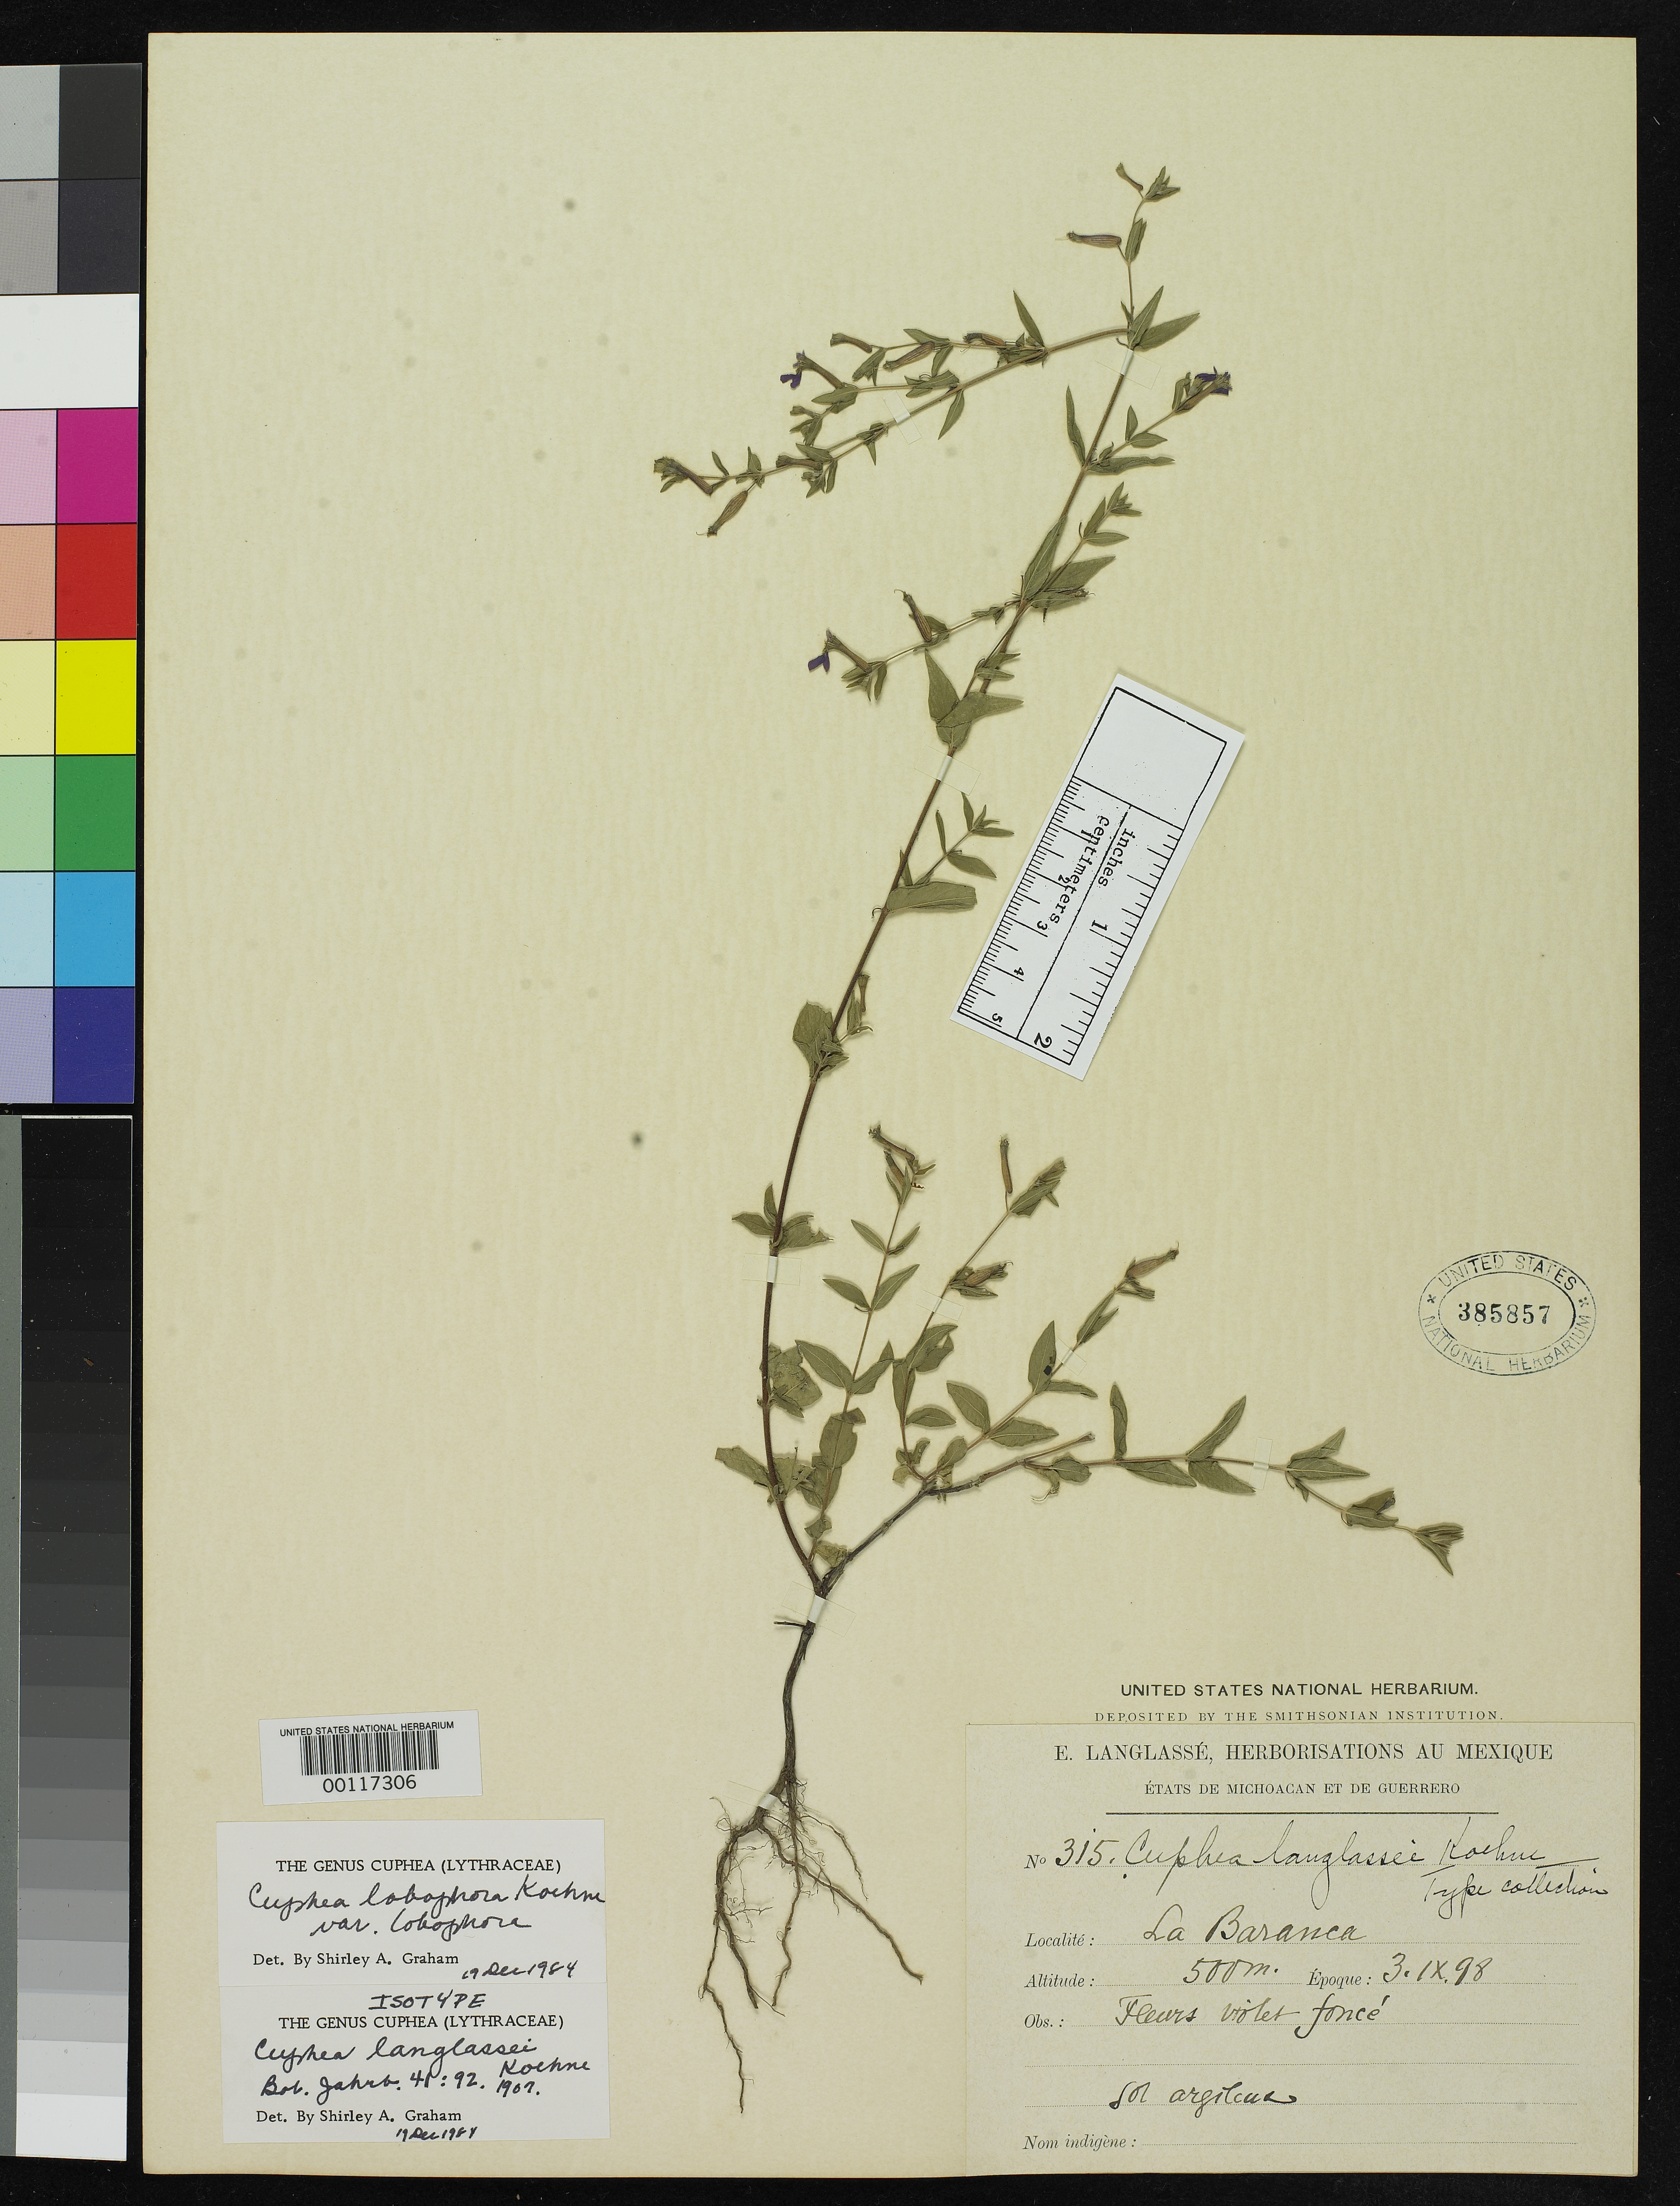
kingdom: Plantae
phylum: Tracheophyta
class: Magnoliopsida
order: Myrtales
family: Lythraceae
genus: Cuphea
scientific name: Cuphea langlassei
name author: Koehne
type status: Isotype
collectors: E. Langlassé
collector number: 315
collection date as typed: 03 Sep 1898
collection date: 1898-09-03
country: Mexico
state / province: Guerrero / Michoacán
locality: La Barranca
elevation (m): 500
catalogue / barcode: US 385857